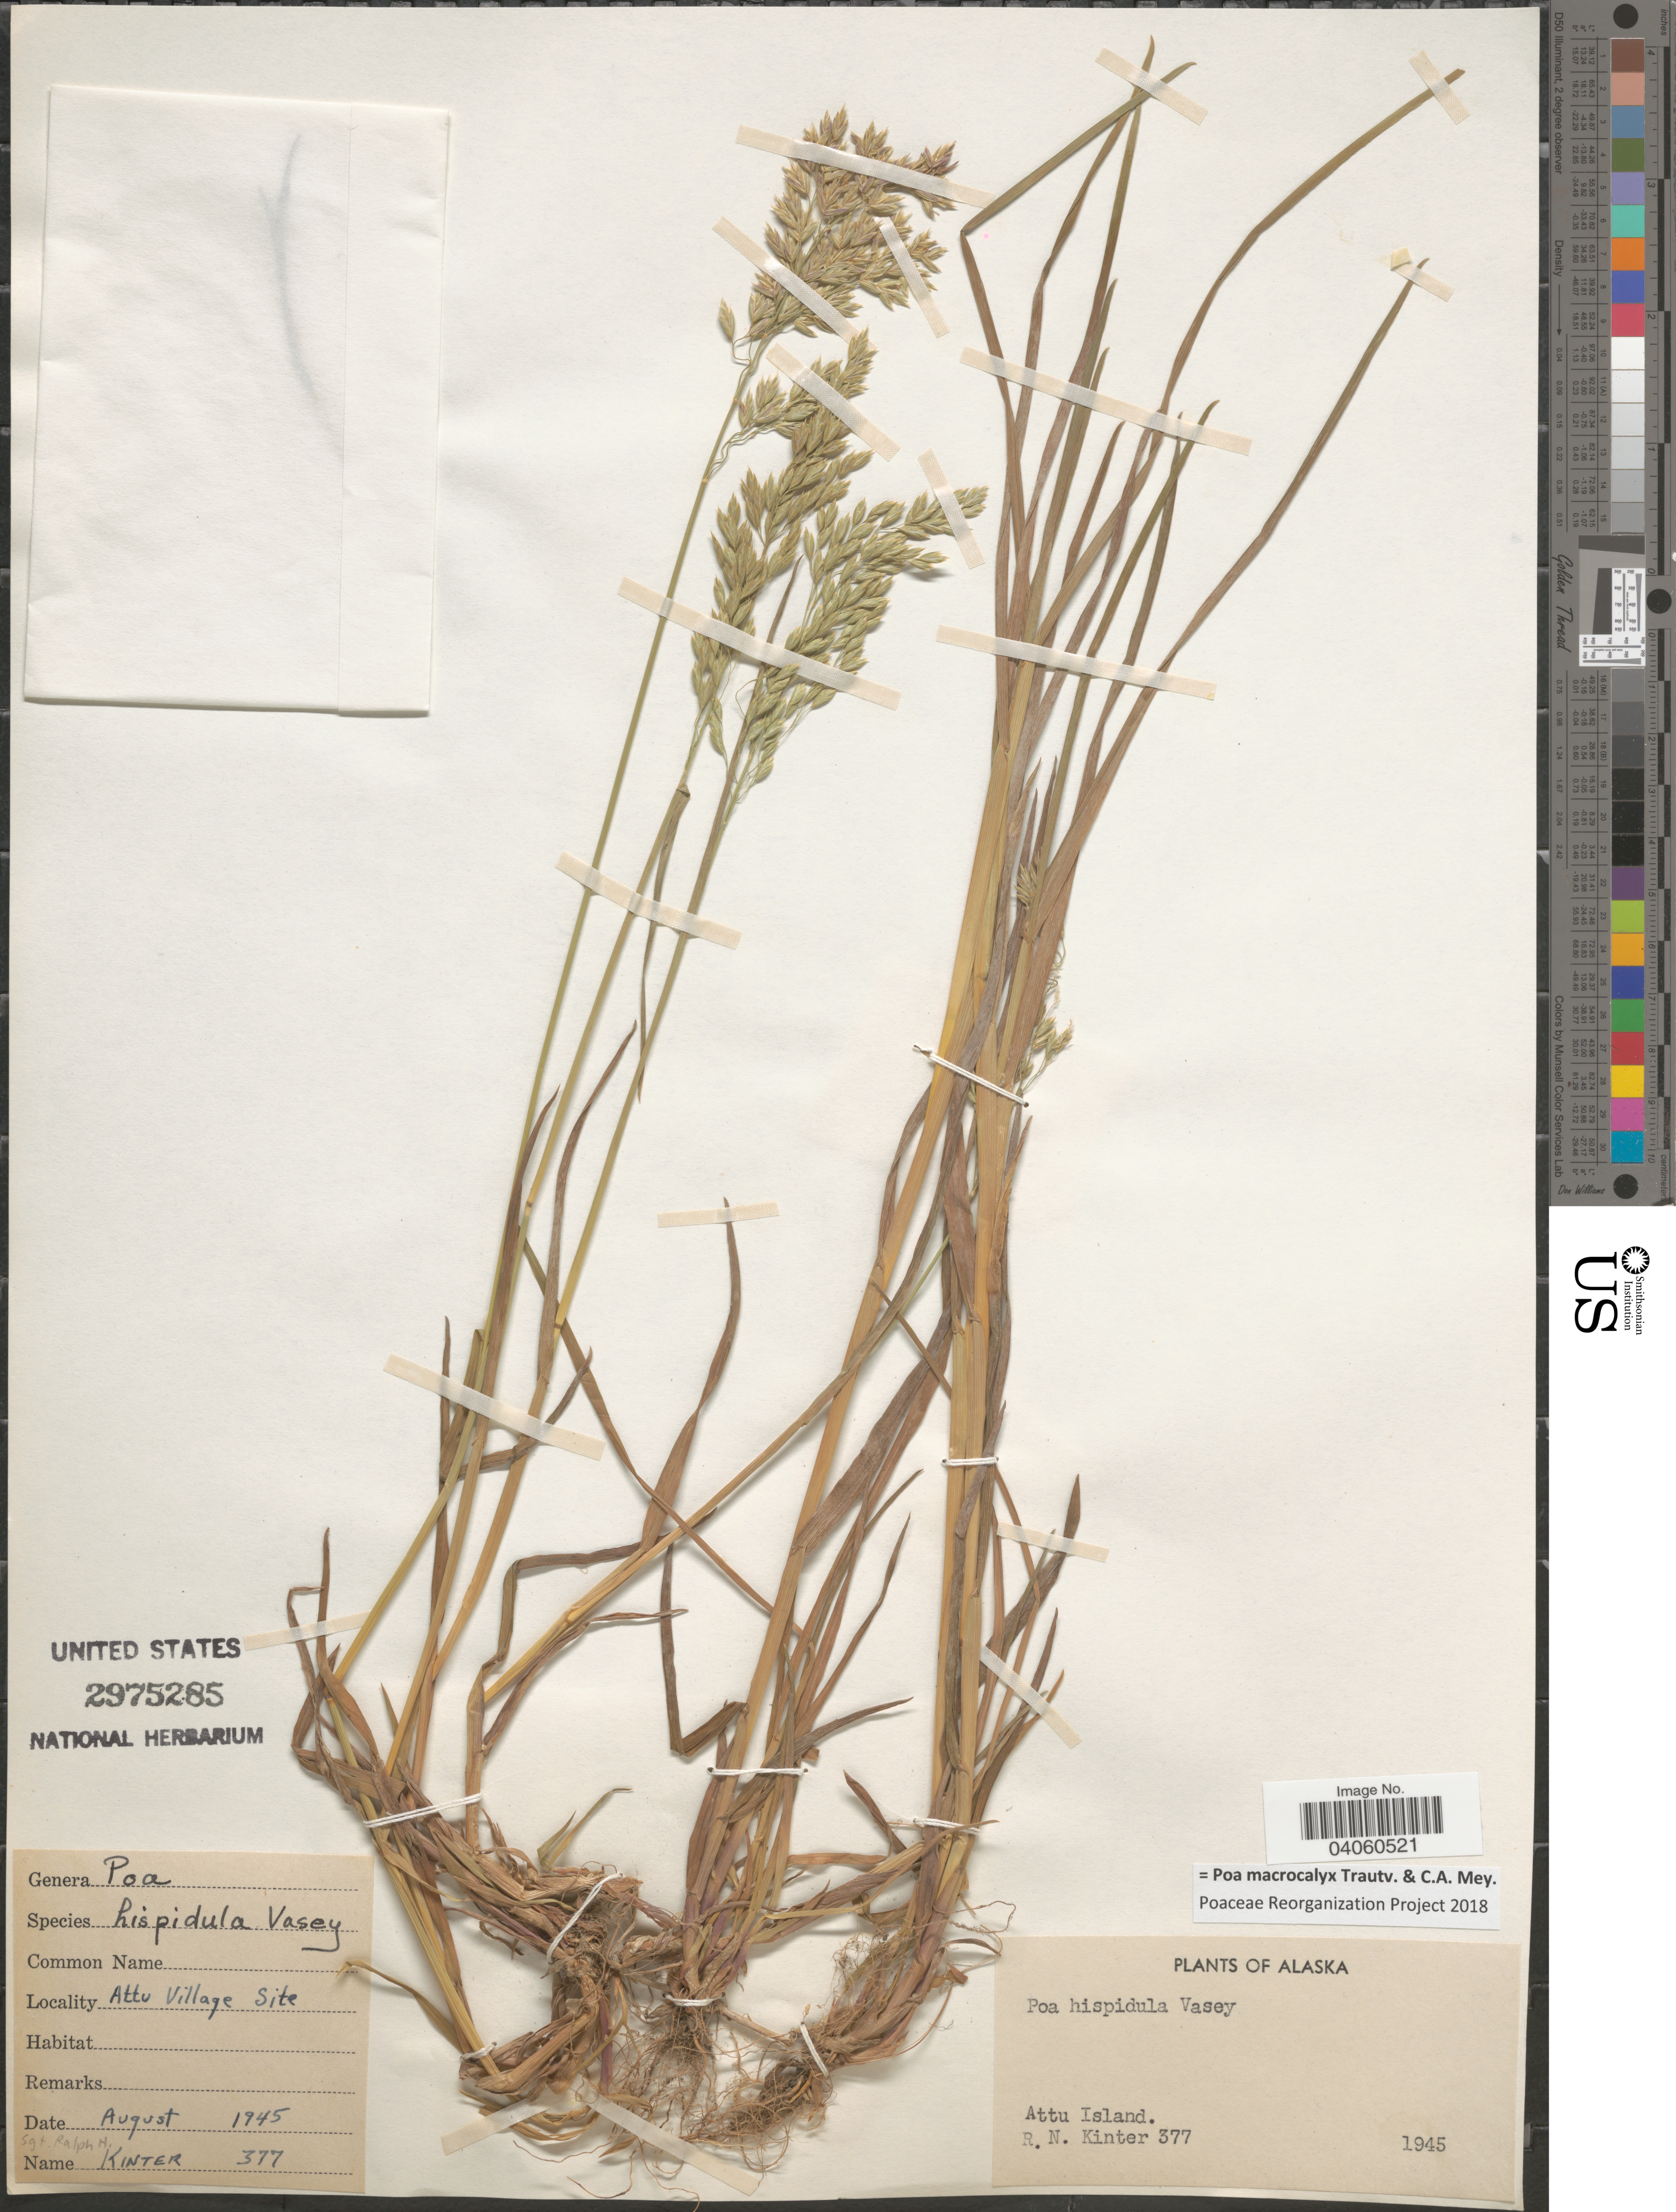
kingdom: Plantae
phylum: Tracheophyta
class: Liliopsida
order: Poales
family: Poaceae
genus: Poa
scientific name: Poa macrocalyx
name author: Trautv. & C.A. Mey.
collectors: R. Kinter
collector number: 377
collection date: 1945-08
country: United States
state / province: Alaska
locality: Attu Island. Attu Village Site.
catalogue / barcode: US 2975285